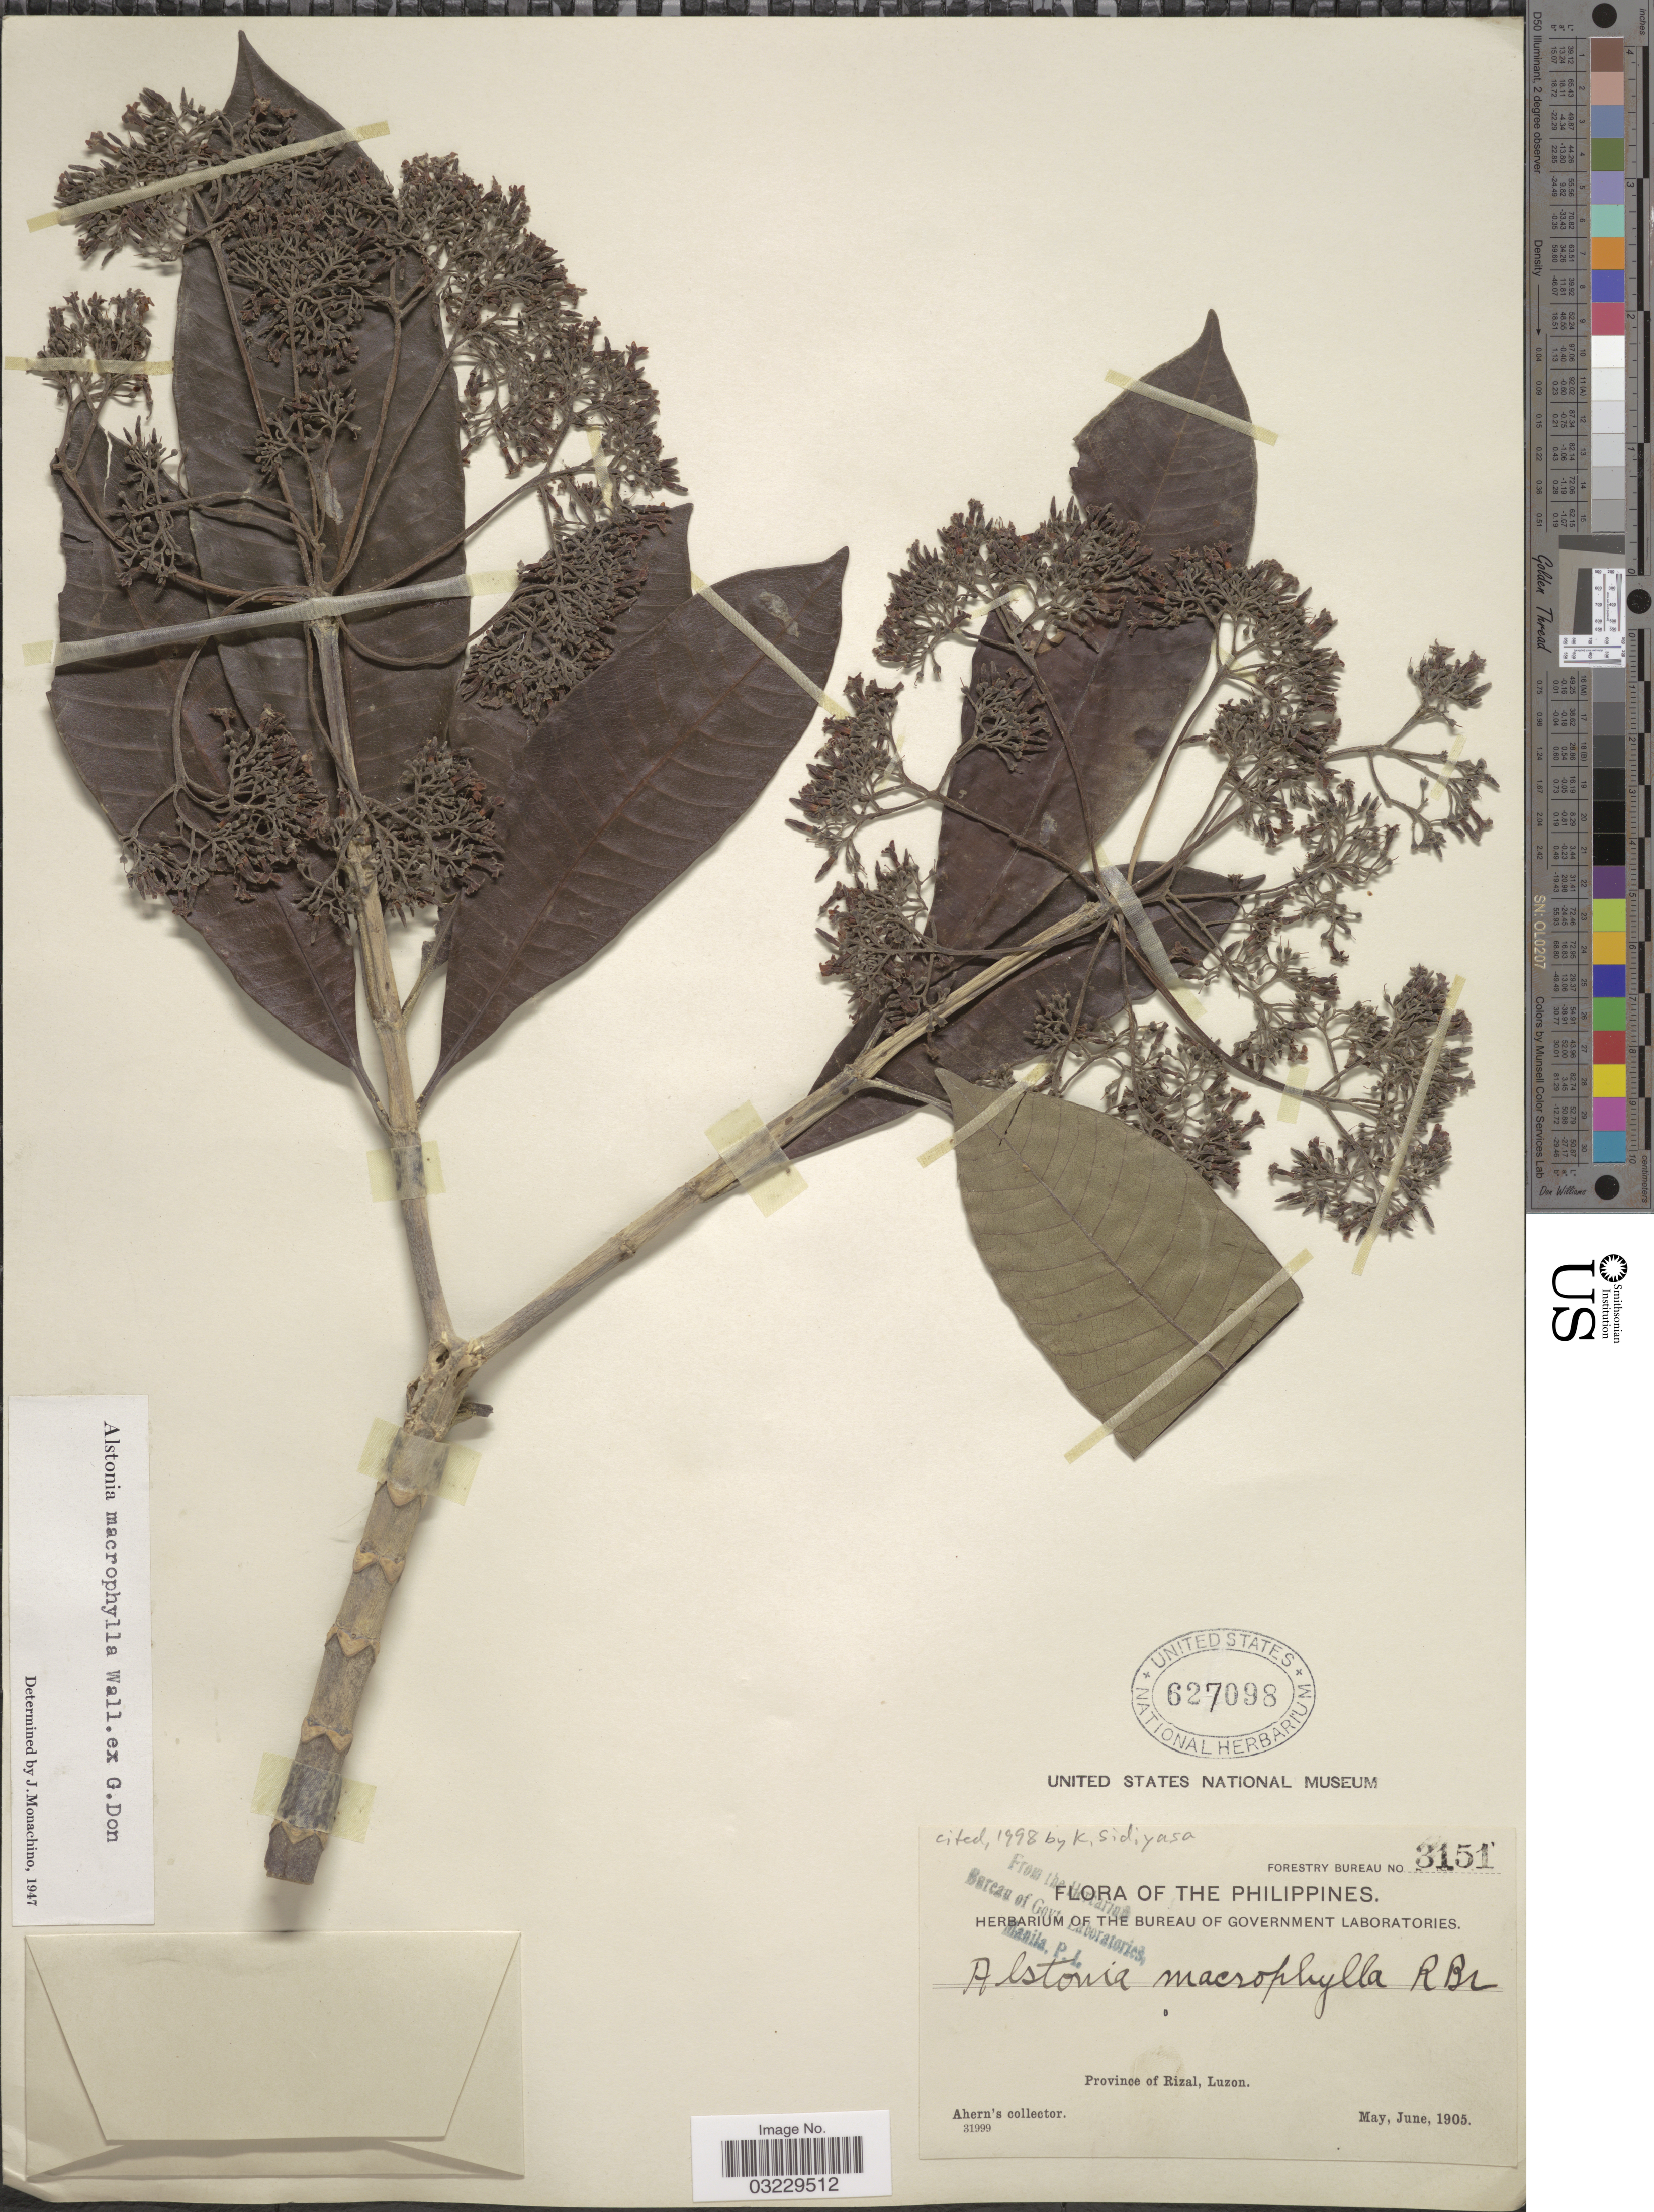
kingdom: Plantae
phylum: Tracheophyta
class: Magnoliopsida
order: Gentianales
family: Apocynaceae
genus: Alstonia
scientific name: Alstonia macrophylla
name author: Wall. ex G. Don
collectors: Ahern's collector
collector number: Forestry Bureau 3151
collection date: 1905-05/1905-06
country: Philippines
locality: Province of Rizal, Luzon.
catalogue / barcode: US 627098